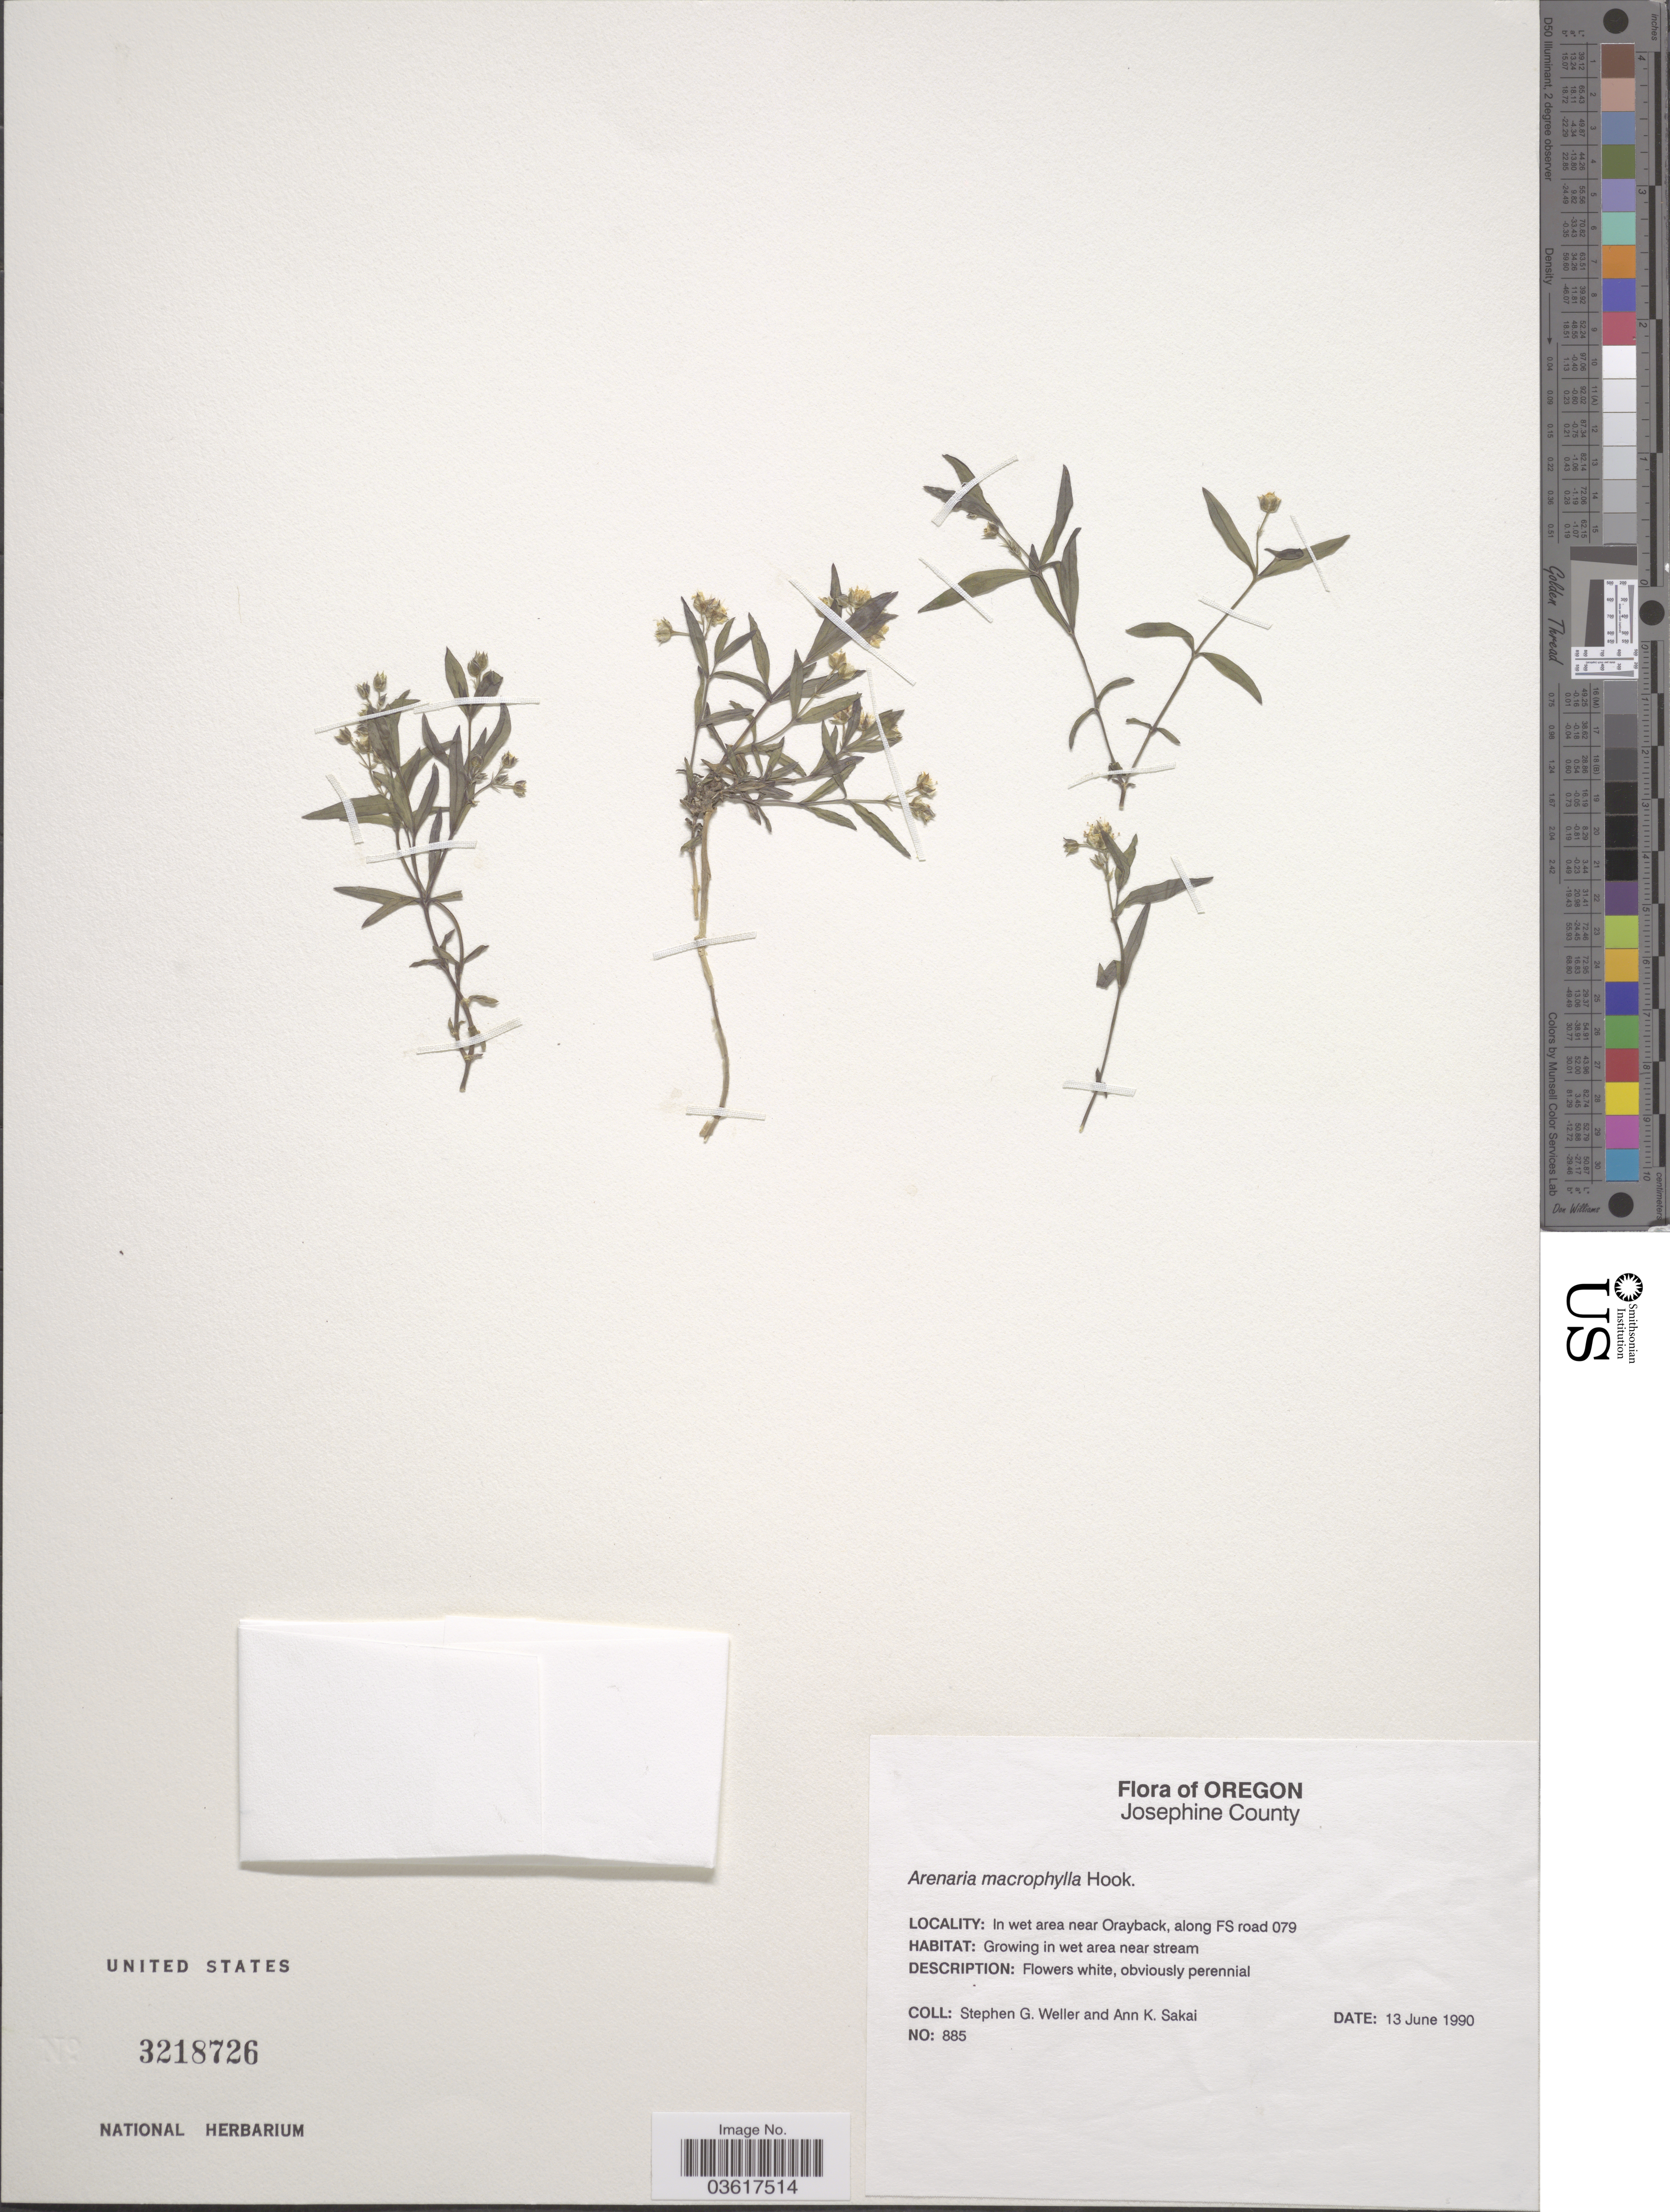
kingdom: Plantae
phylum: Tracheophyta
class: Magnoliopsida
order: Caryophyllales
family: Caryophyllaceae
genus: Moehringia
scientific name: Moehringia macrophylla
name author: (Hook.) Fenzl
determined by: Strong, Mark T., (BOT), Smithsonian Institution - National Museum of Natural History (UNITED STATES)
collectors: S. G. Weller & A. Sakai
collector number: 885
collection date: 1990-06-13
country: United States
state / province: Oregon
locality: Josephine County. In wet area near Orayback, along FS road 079.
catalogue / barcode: US 3218726